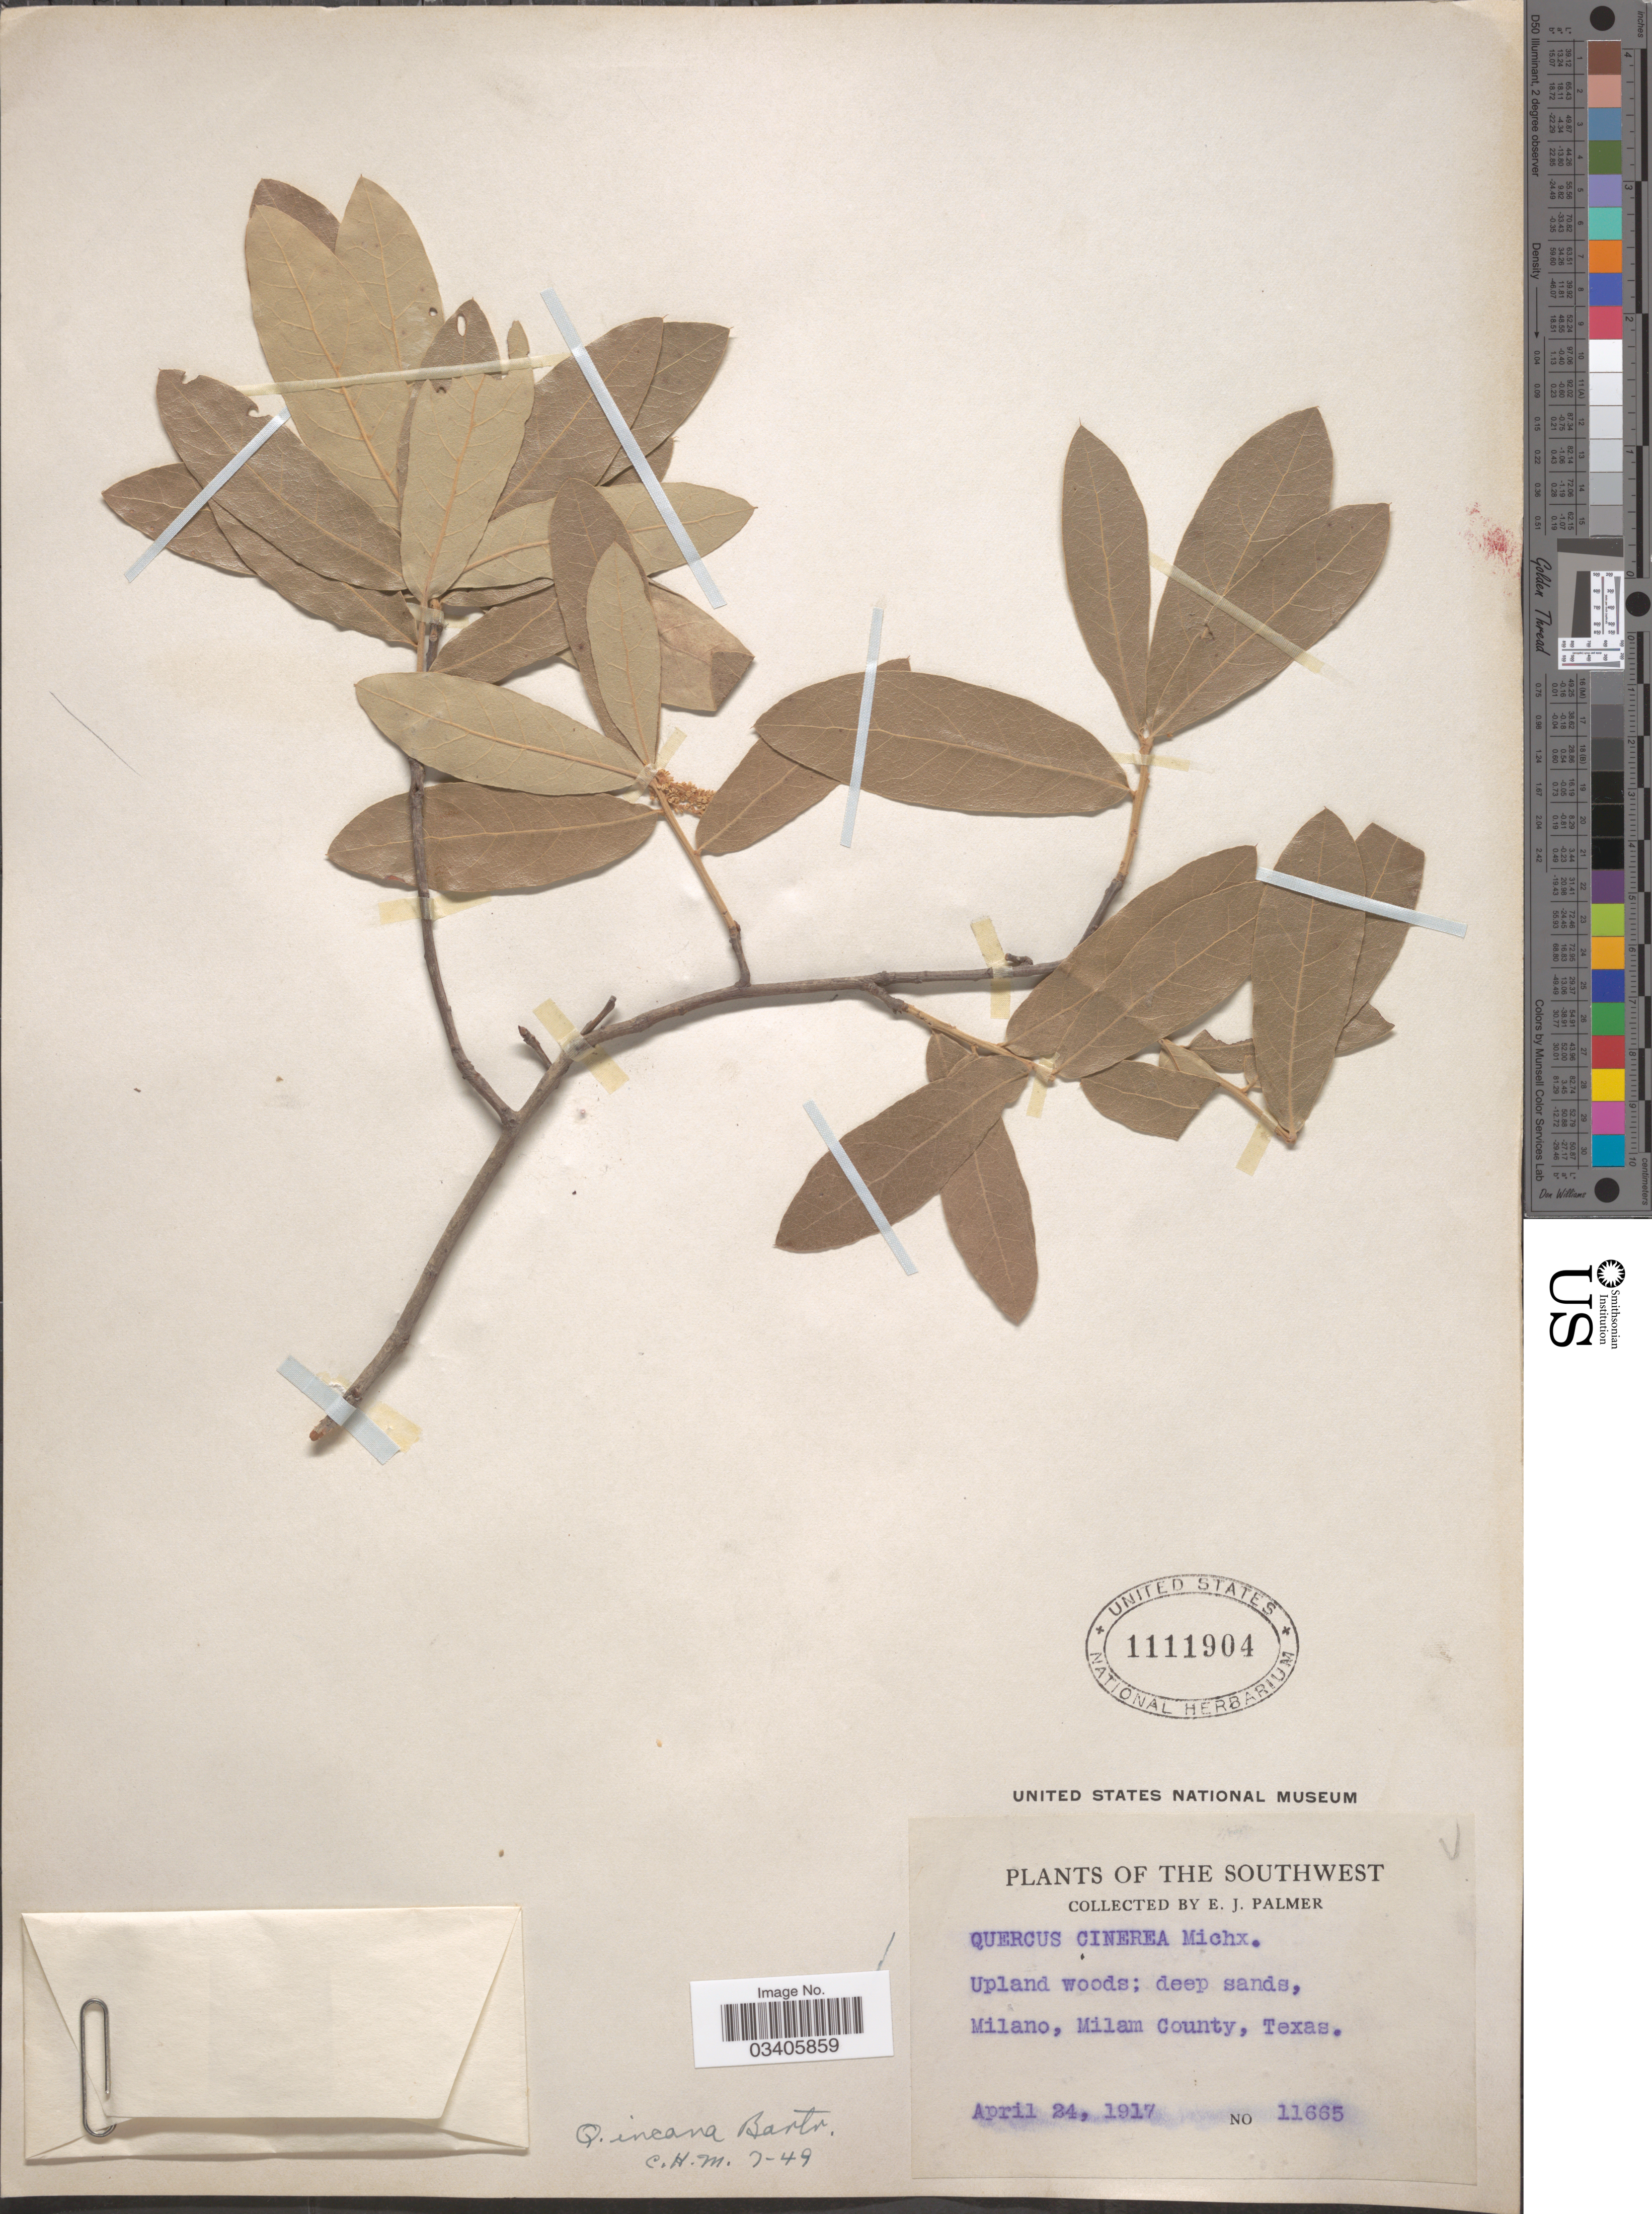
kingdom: Plantae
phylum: Tracheophyta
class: Magnoliopsida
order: Fagales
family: Fagaceae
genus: Quercus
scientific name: Quercus incana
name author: W. Bartram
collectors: E. J. Palmer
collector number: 11665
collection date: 1917-04-24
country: United States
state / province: Texas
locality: The Southwest. Milano, Milam County.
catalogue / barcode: US 1111904